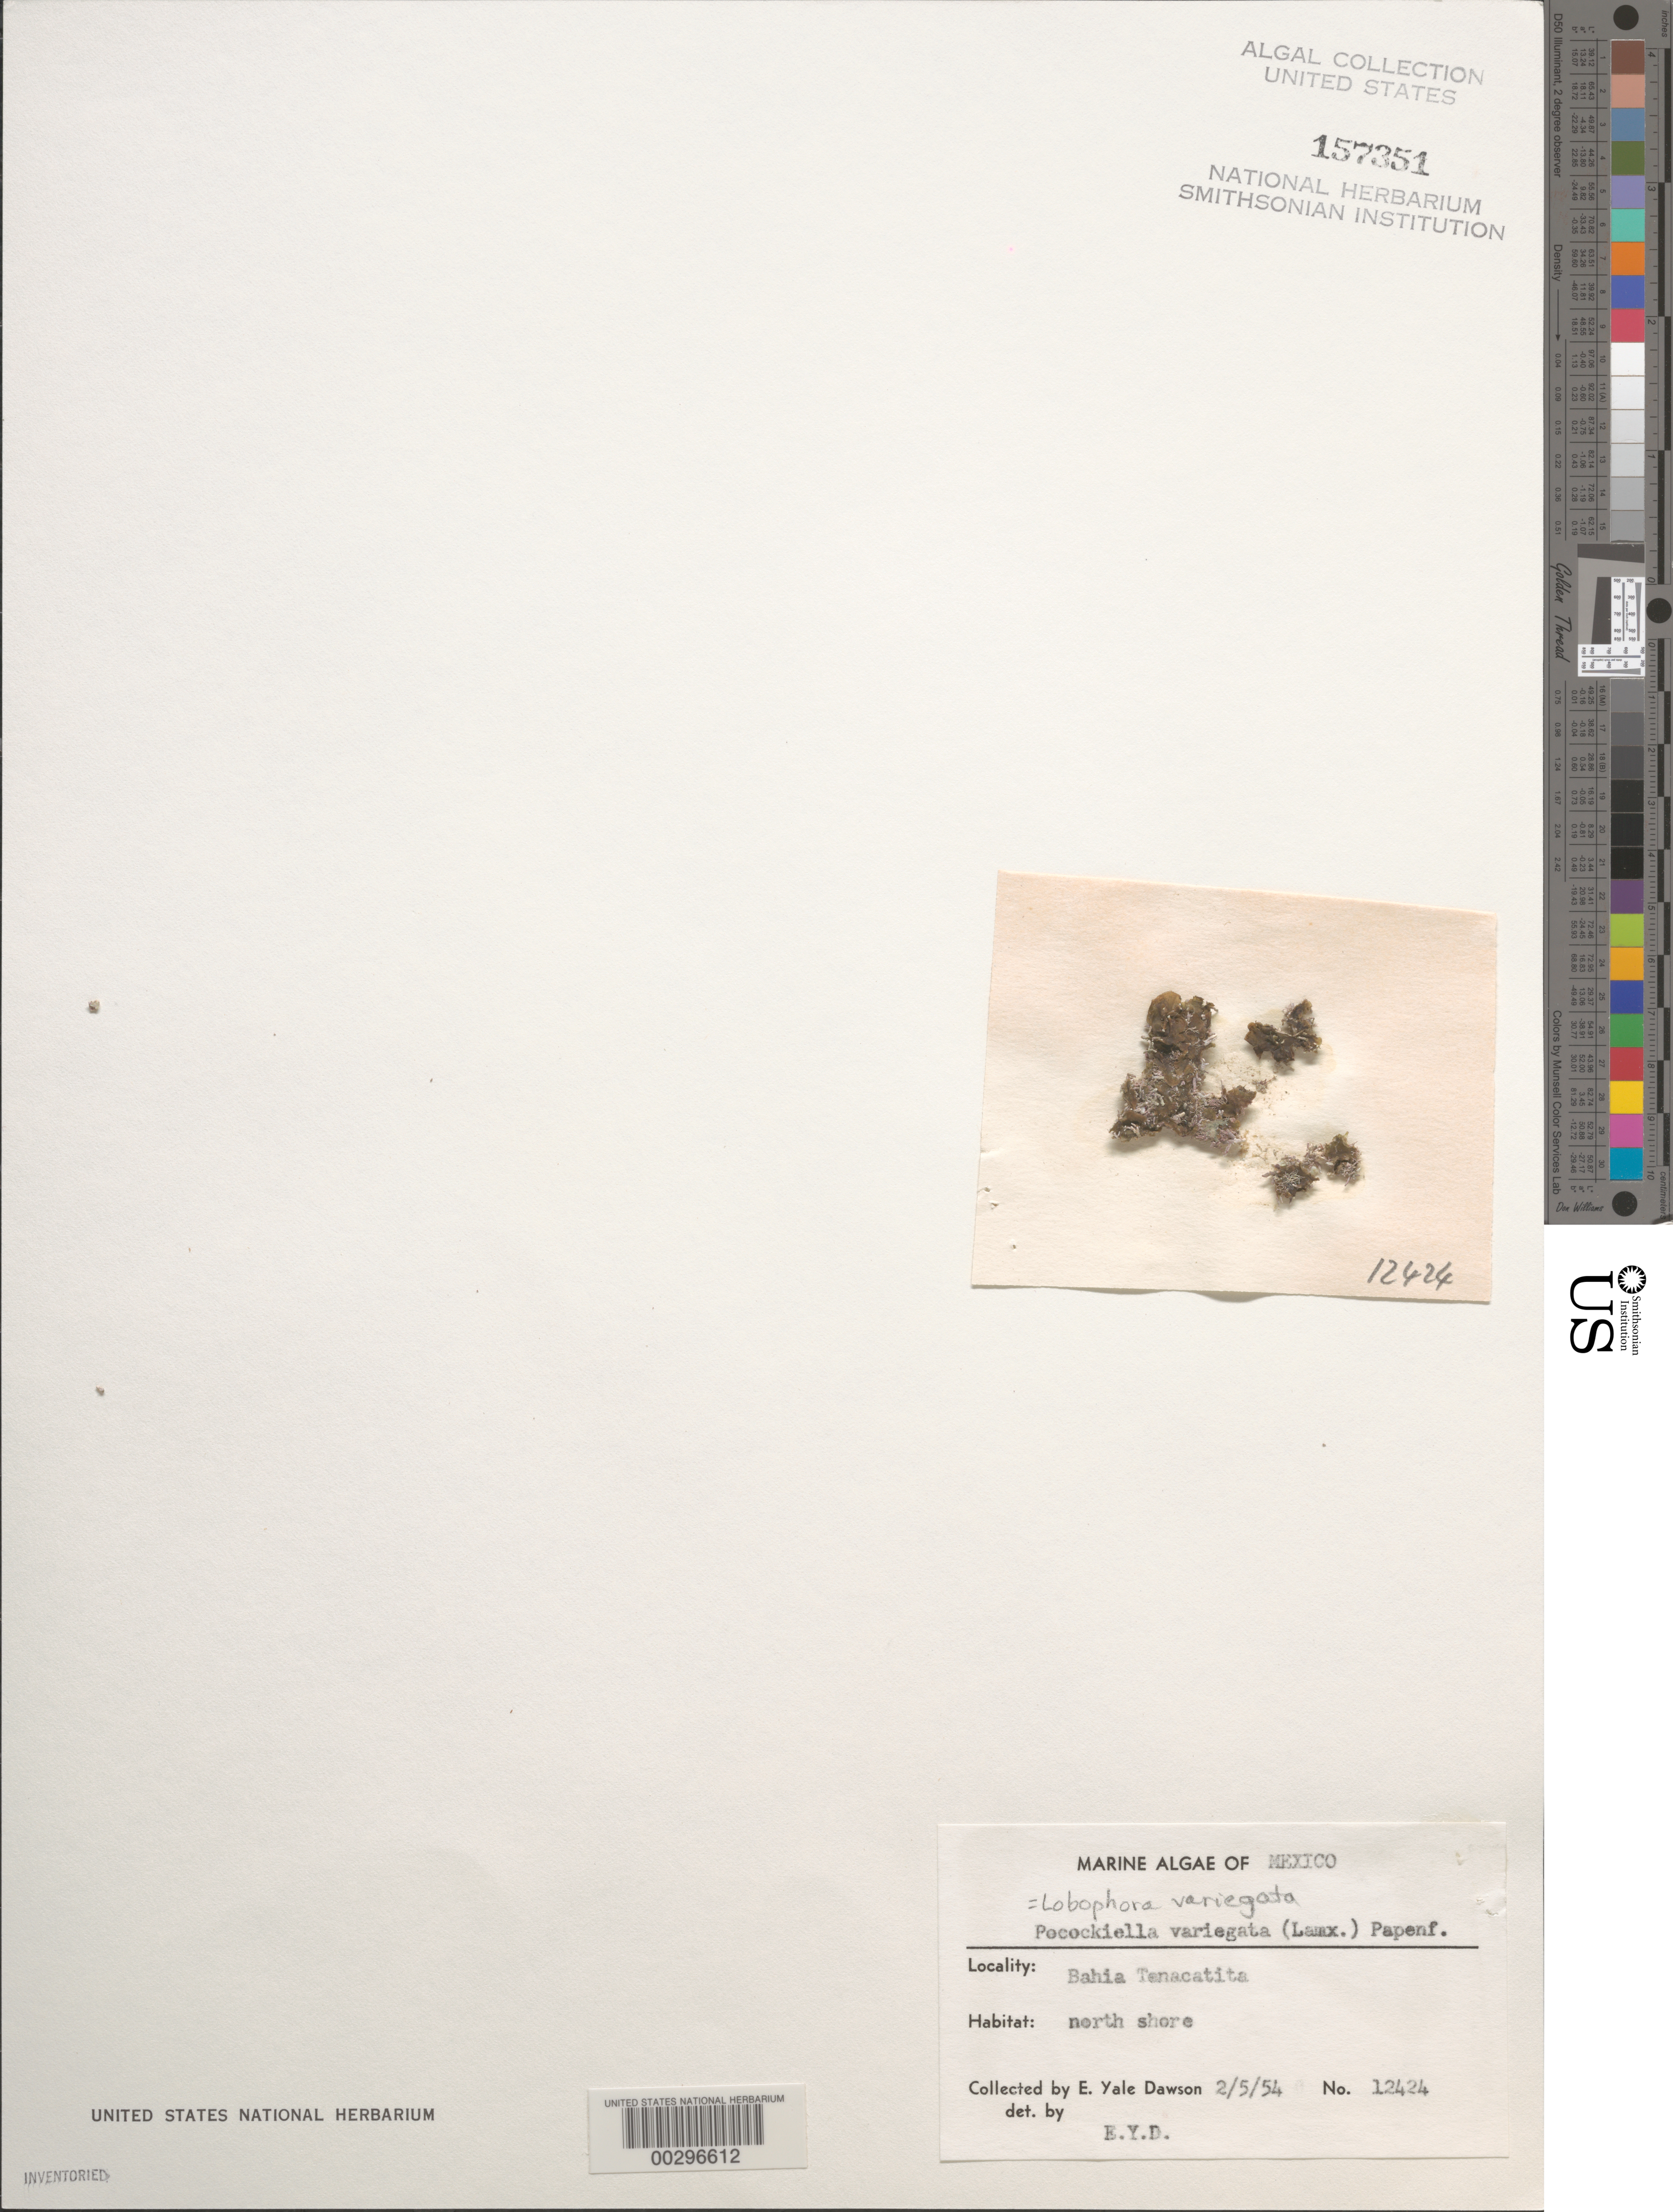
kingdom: Chromista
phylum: Ochrophyta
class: Phaeophyceae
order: Dictyotales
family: Dictyotaceae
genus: Lobophora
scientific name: Lobophora variegata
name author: (J.V.Lamouroux) Womersley & E.C. Oliveira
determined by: Dawson, E. Y.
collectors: E. Y. Dawson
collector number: EYD 12424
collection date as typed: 05 Feb 1954 TO 06 Feb 1954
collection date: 1954-02-05/1954-02-06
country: Mexico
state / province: Jalisco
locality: Bahia Tenacatita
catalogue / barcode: US 157351